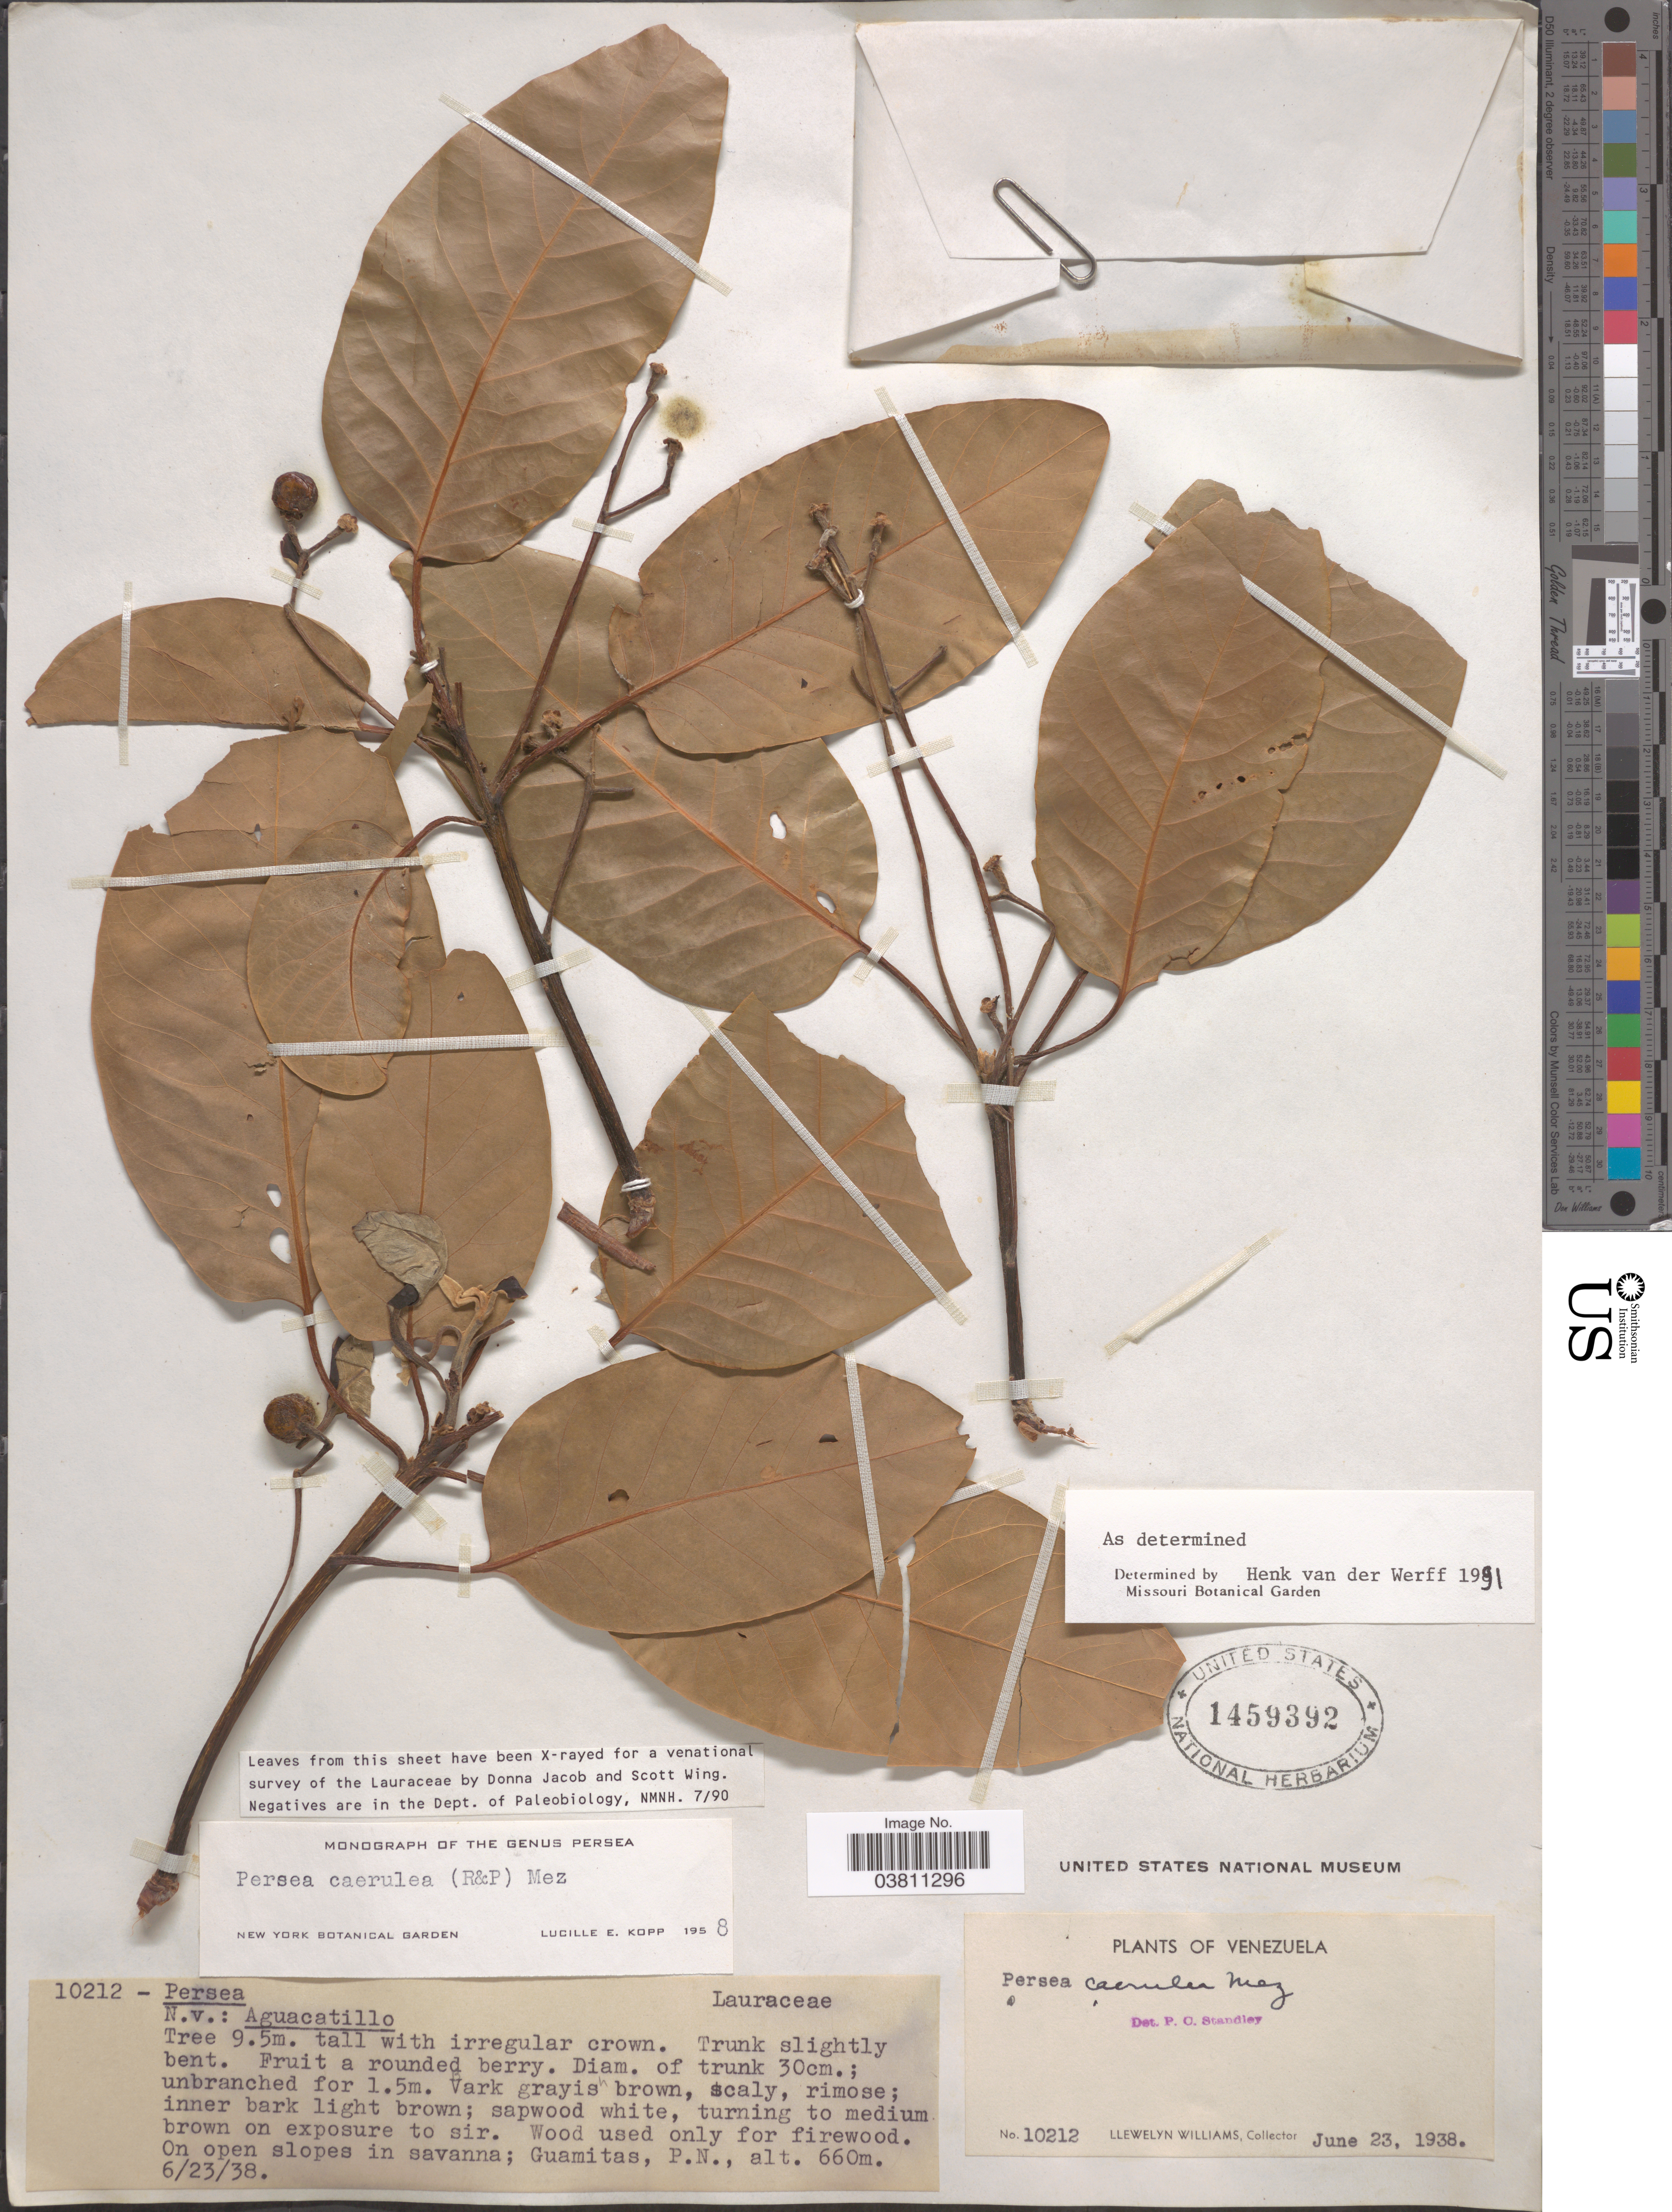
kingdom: Plantae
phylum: Tracheophyta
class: Magnoliopsida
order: Laurales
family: Lauraceae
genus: Persea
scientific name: Persea caerulea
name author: (Ruiz & Pav.) Mez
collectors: Ll. Williams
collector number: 10212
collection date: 1938-06-23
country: Venezuela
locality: Guamitas, P.N.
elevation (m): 660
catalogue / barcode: US 1459392